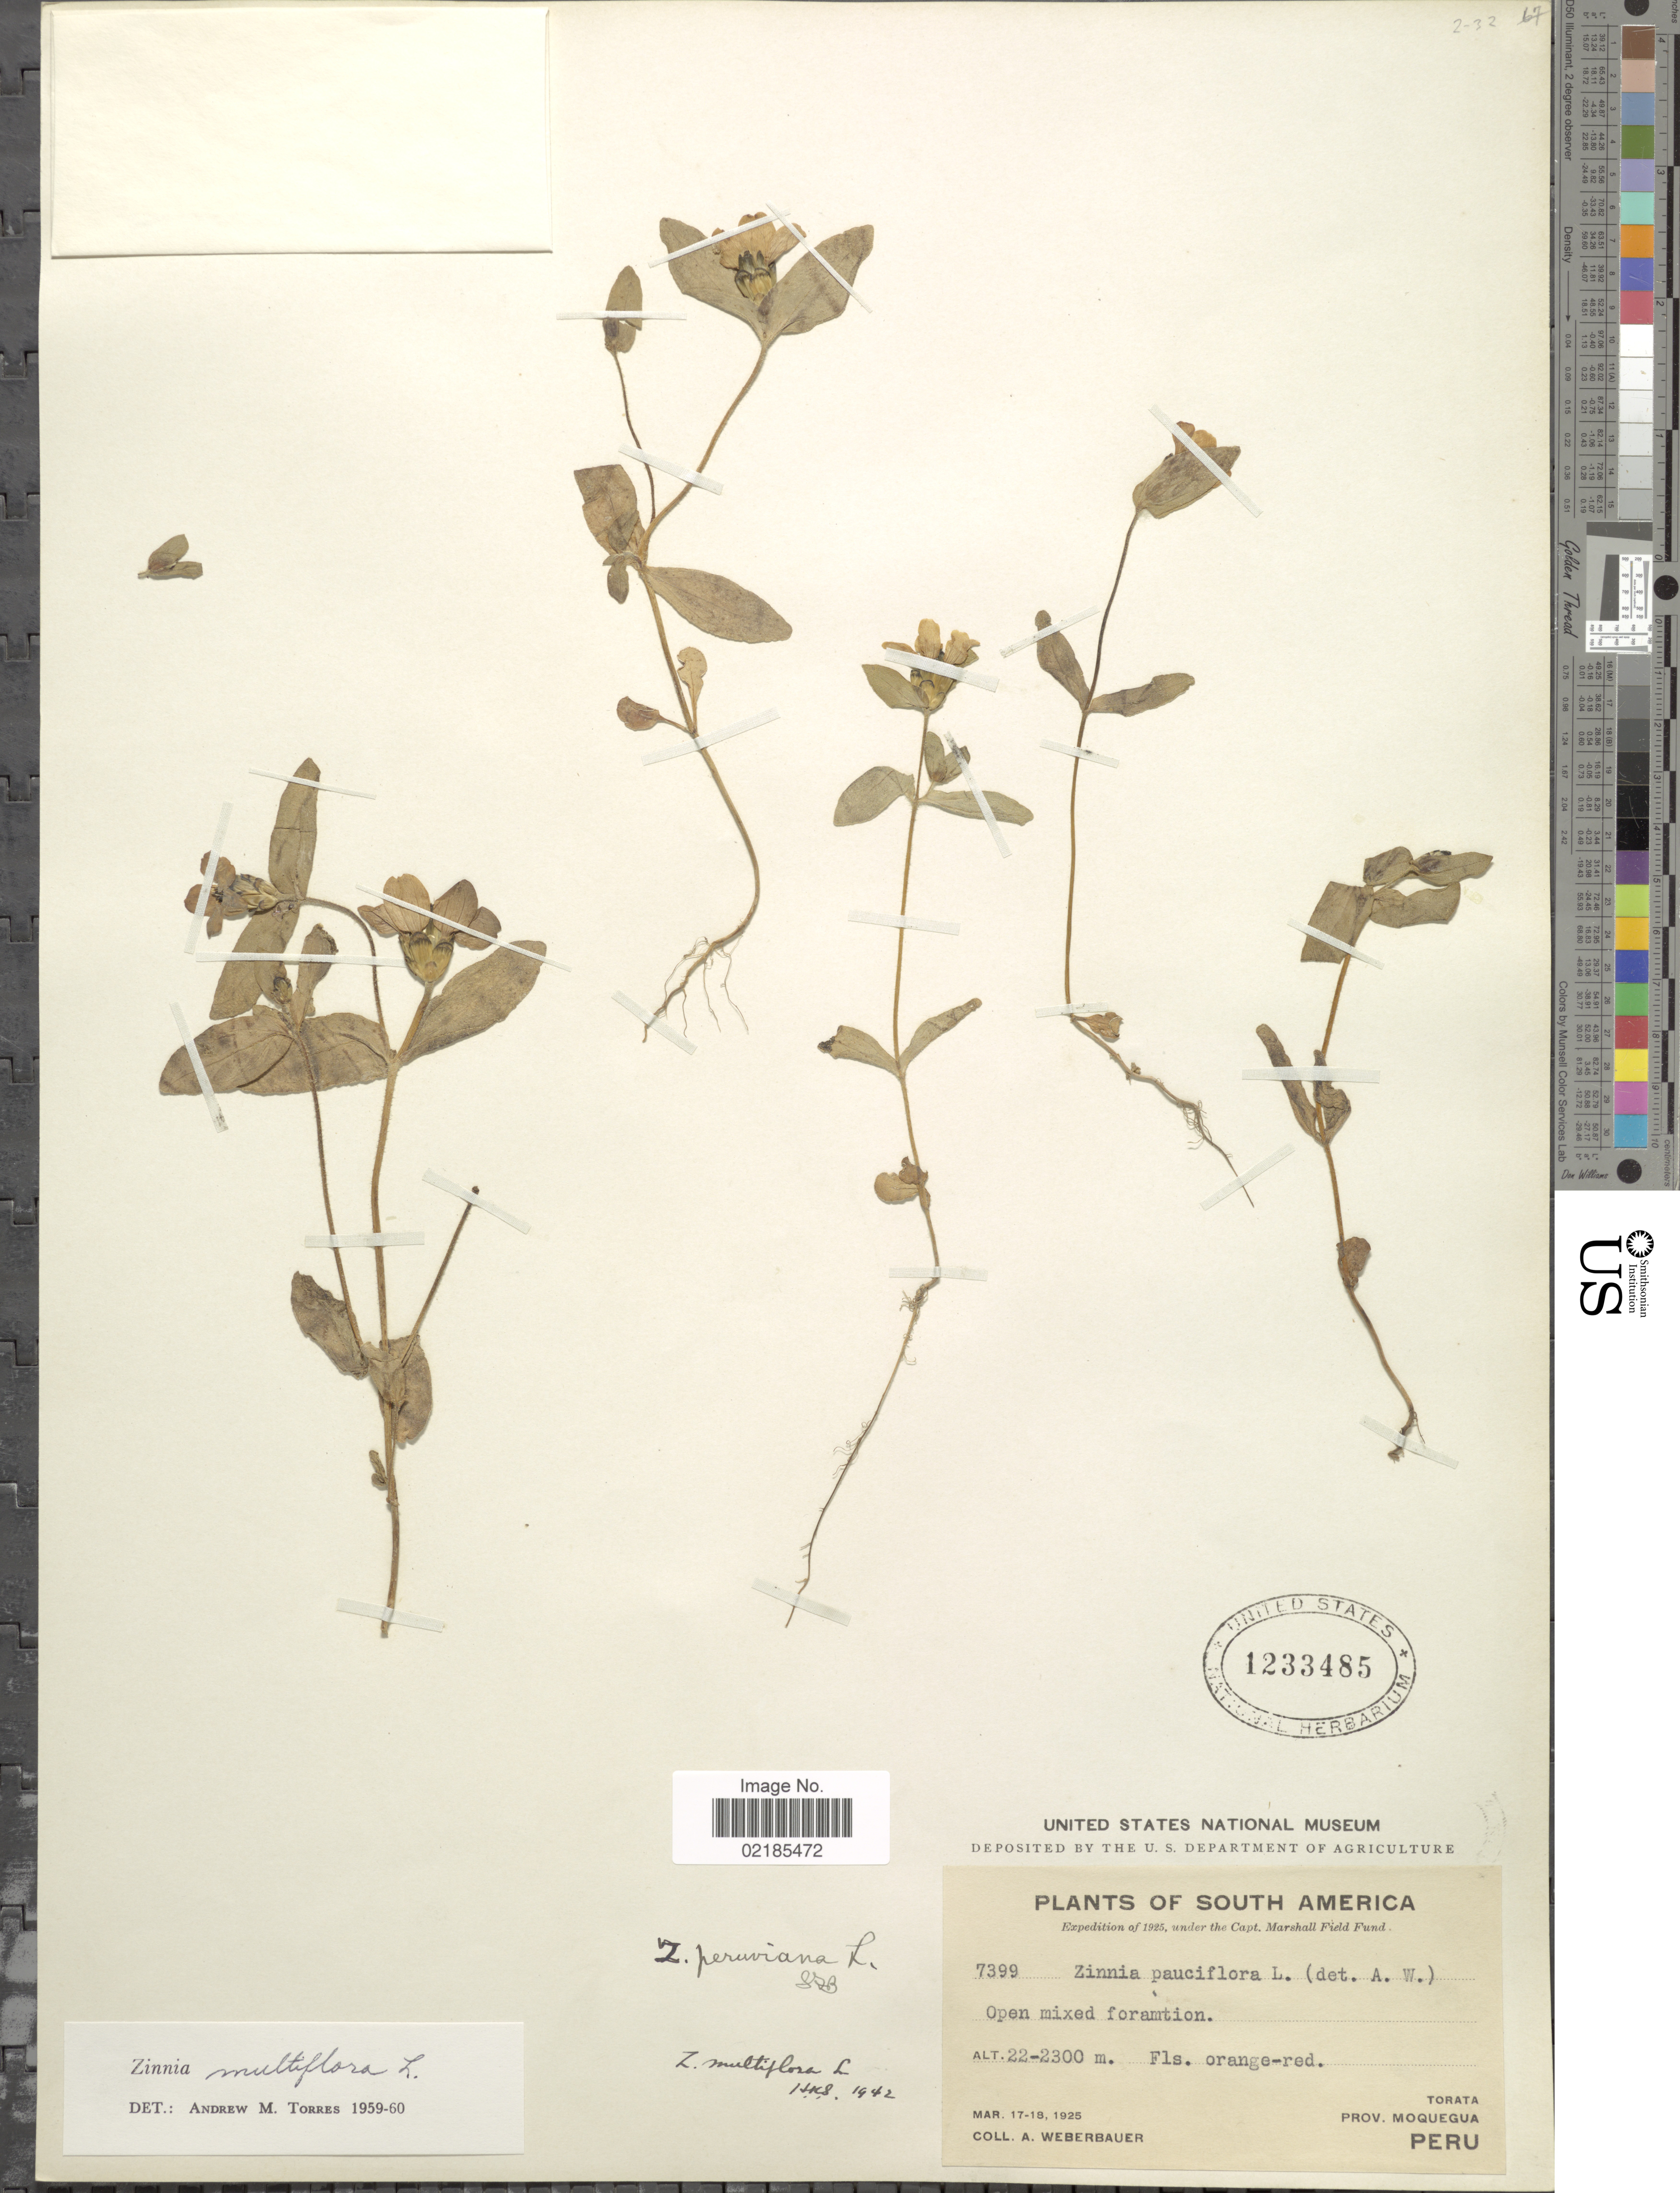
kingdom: Plantae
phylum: Tracheophyta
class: Magnoliopsida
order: Asterales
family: Asteraceae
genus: Zinnia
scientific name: Zinnia multiflora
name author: L.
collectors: A. Weberbauer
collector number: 7399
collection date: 1925-03-17/1925-03-18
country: Peru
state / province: Moquegua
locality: South America, Torata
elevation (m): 2200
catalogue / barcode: US 1233485